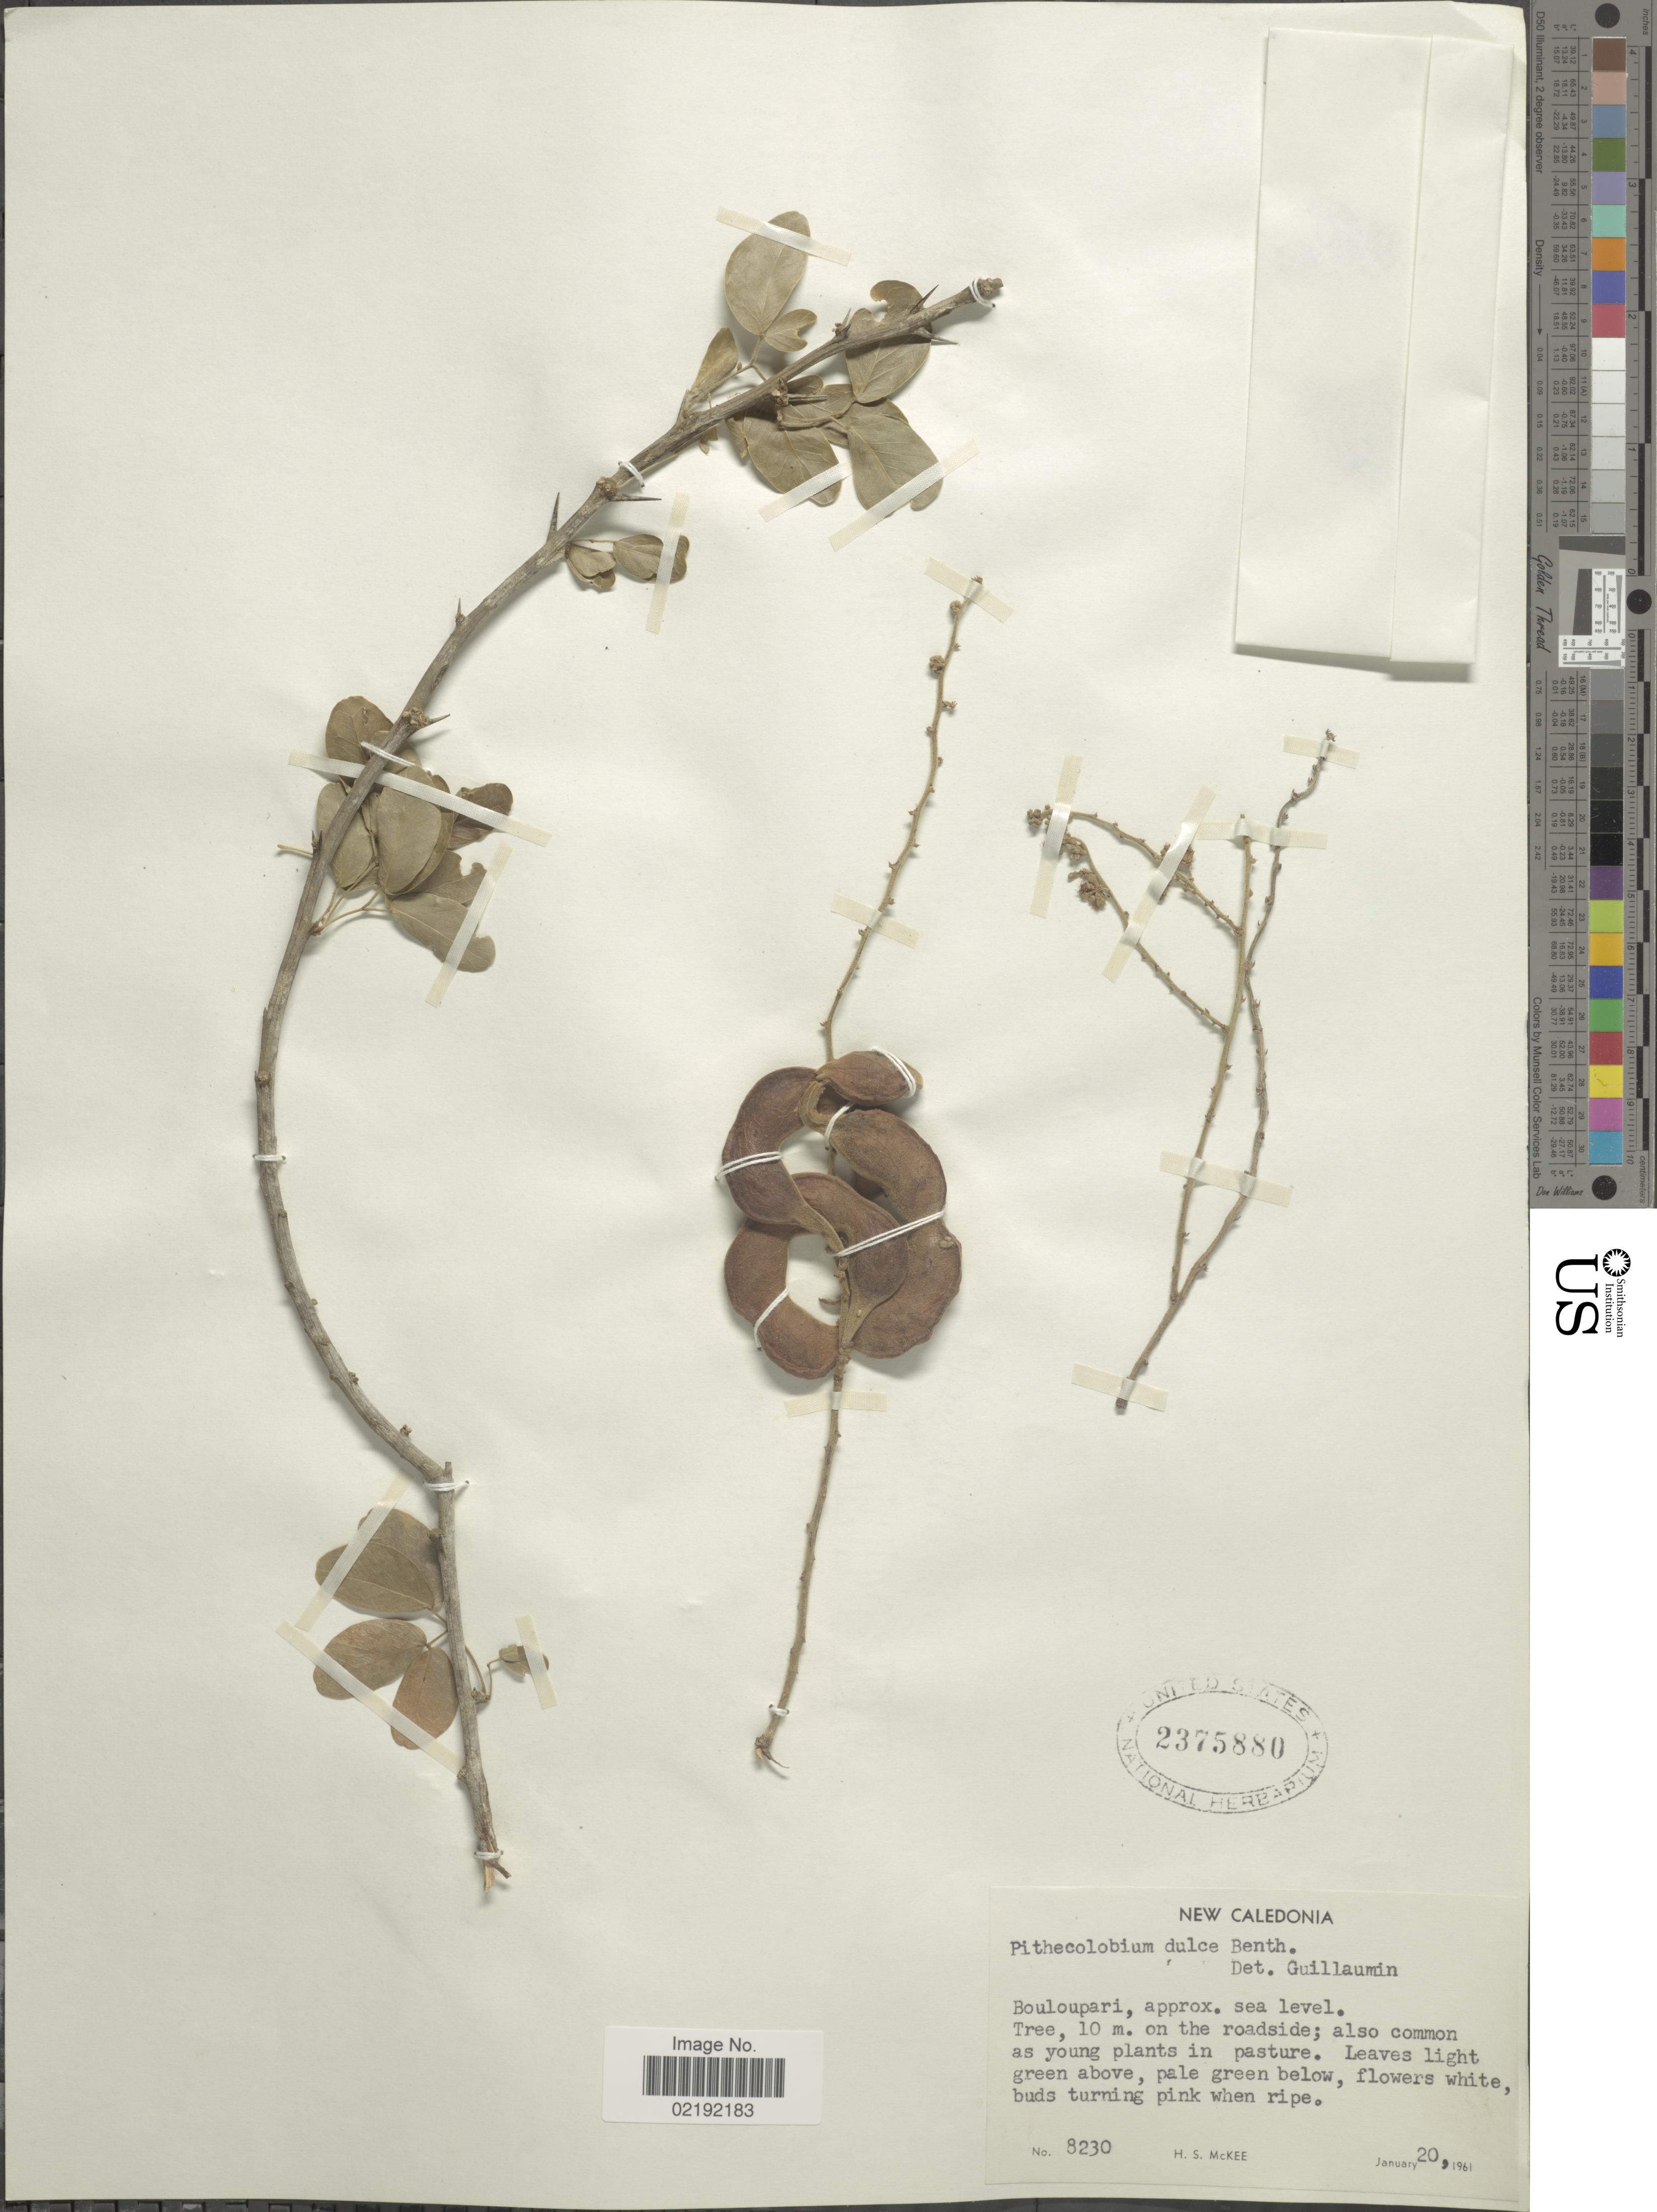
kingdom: Plantae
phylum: Tracheophyta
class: Magnoliopsida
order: Fabales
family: Fabaceae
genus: Pithecellobium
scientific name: Pithecellobium dulce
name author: (Roxb.) Benth.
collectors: H. S. McKee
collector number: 8230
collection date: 1961-01-20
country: New Caledonia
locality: Bouloupari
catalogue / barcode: US 2375880